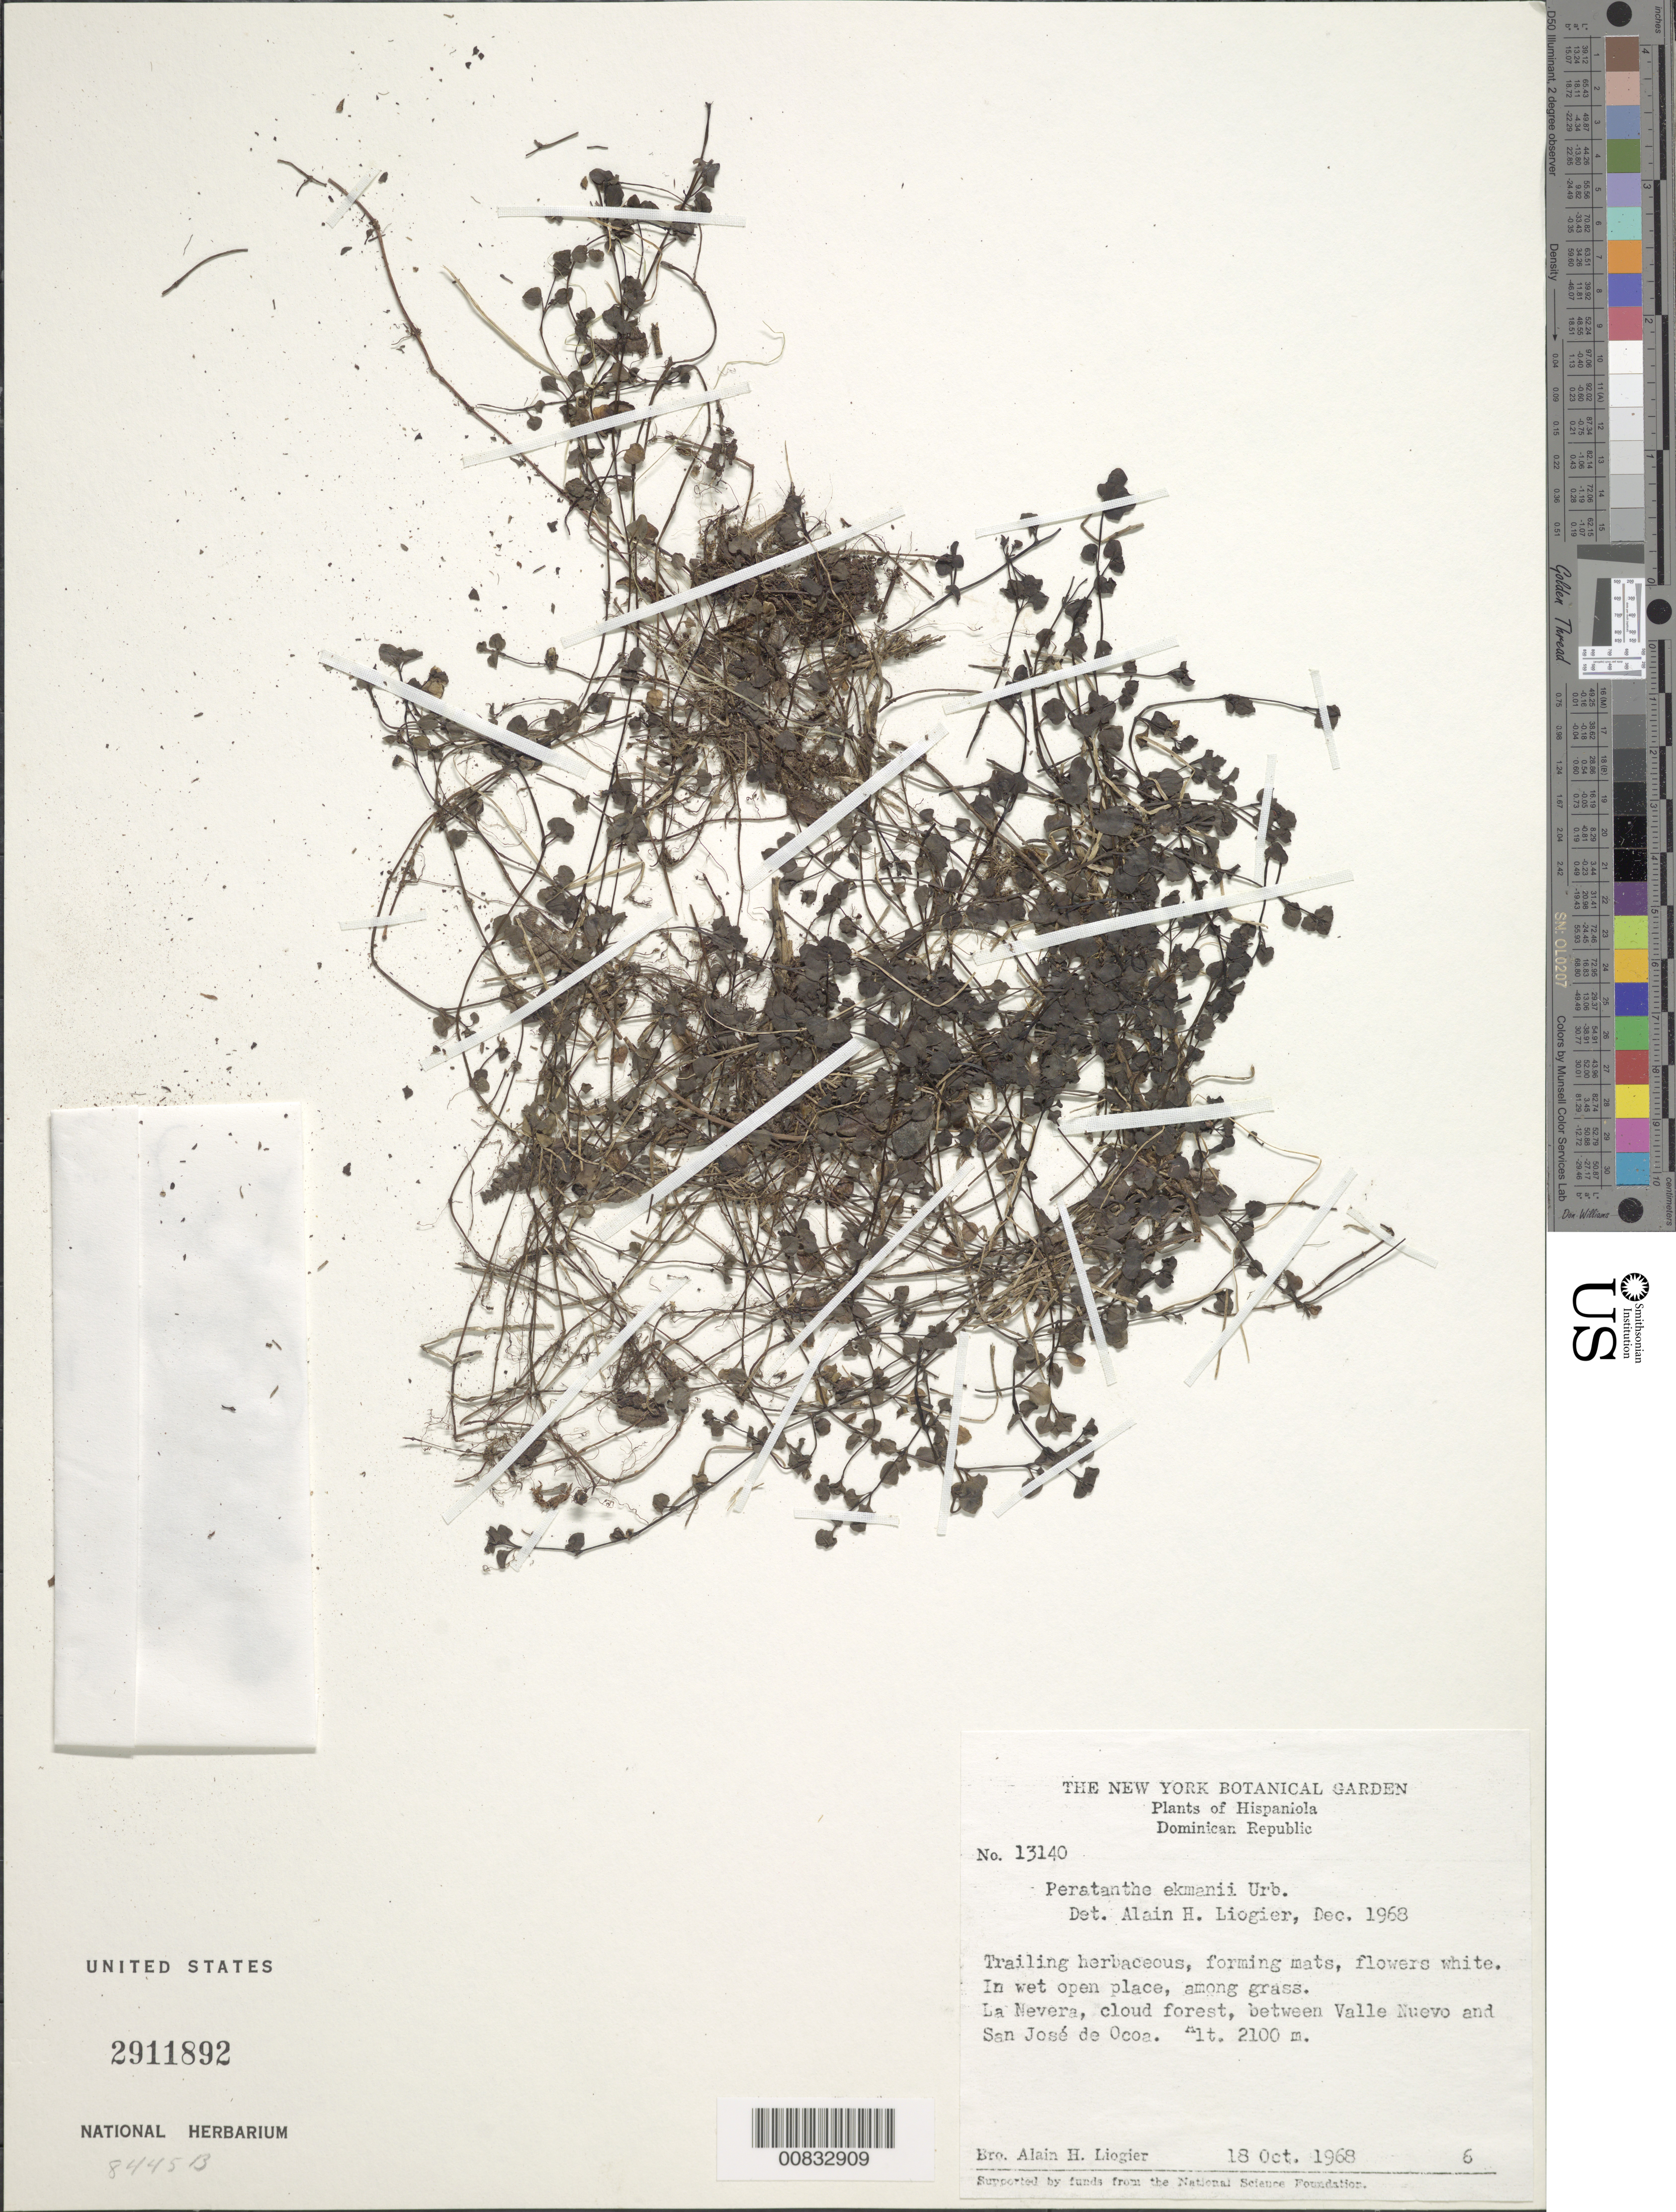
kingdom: Plantae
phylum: Tracheophyta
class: Magnoliopsida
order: Gentianales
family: Rubiaceae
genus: Coprosma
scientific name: Coprosma granadensis var. granadensis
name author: (Mutis ex L. f.) Heads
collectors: A. H. Liogier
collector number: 13140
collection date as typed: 18 Oct 1968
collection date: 1968-10-18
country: Dominican Republic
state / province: Peravia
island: Hispaniola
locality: La Nevera, between Valley Nuevo and San José de Ocoa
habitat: In wet open place among grass in cloud forest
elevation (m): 2100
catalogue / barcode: US 2911892